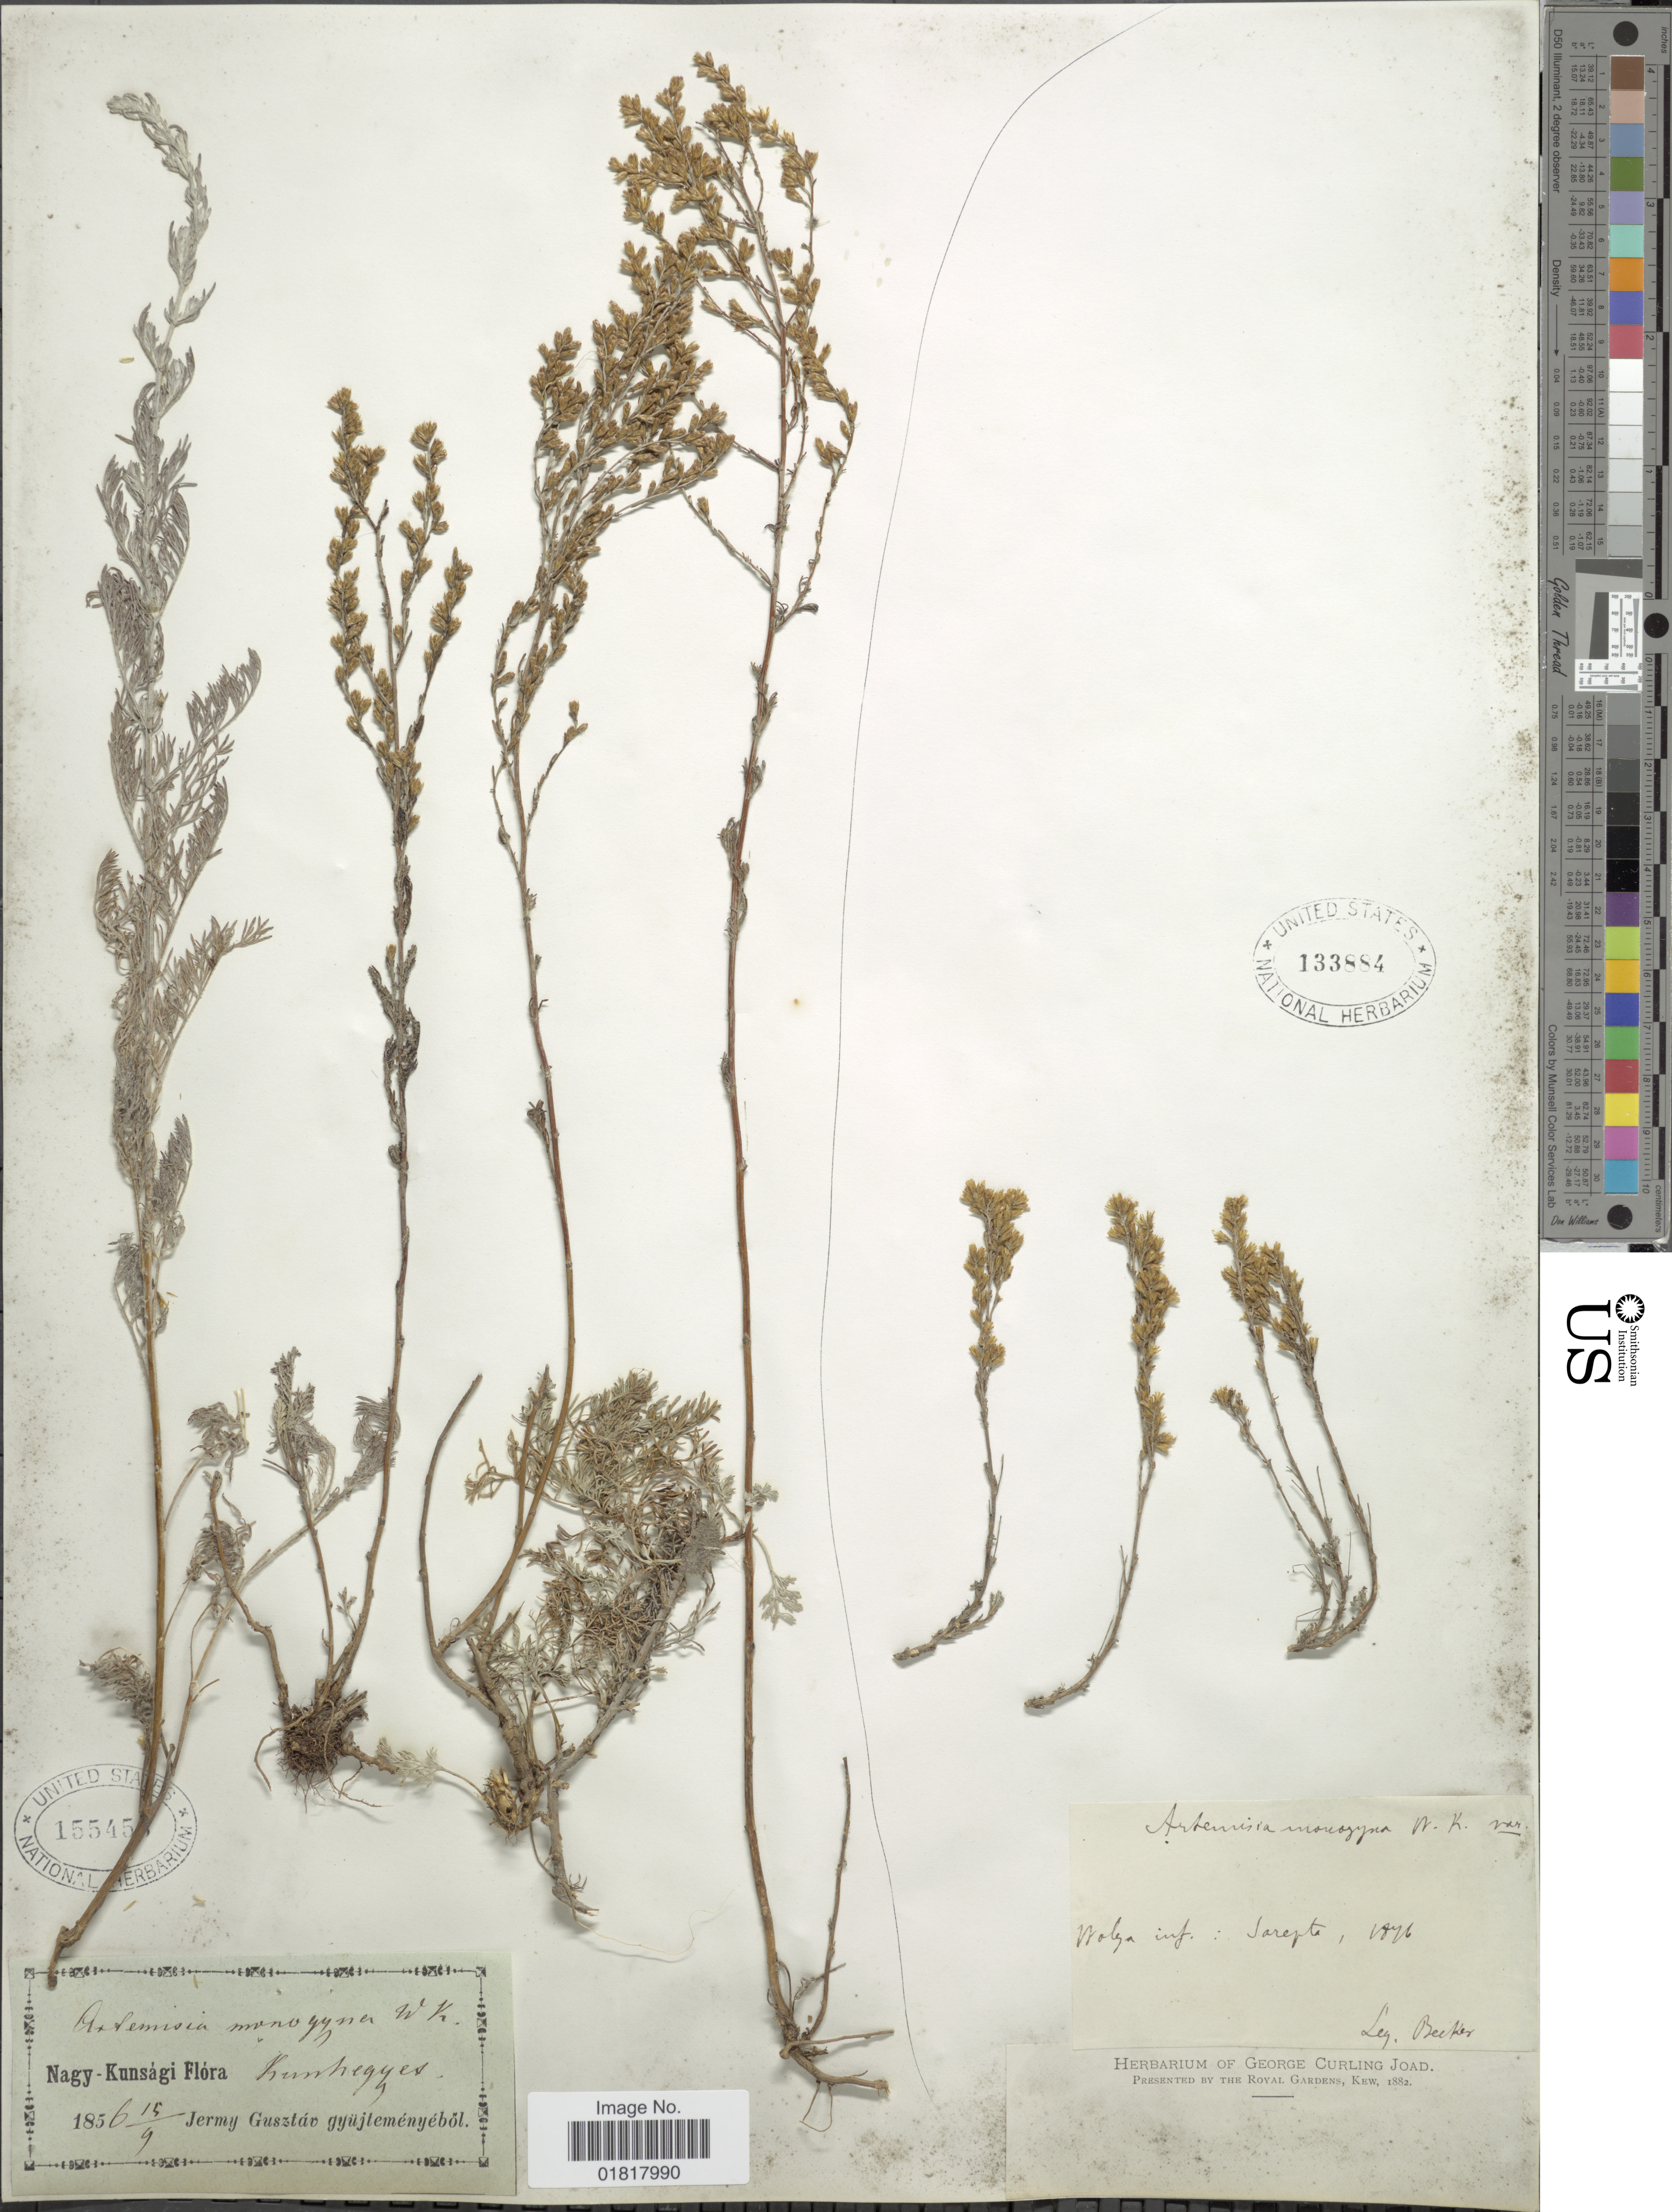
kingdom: Plantae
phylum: Tracheophyta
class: Magnoliopsida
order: Asterales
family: Asteraceae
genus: Artemisia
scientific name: Artemisia monogyna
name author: Poljakov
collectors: J. Gustav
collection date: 1856-09-15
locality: Nagy-Kunsági, Kunhegyes [interpreted]